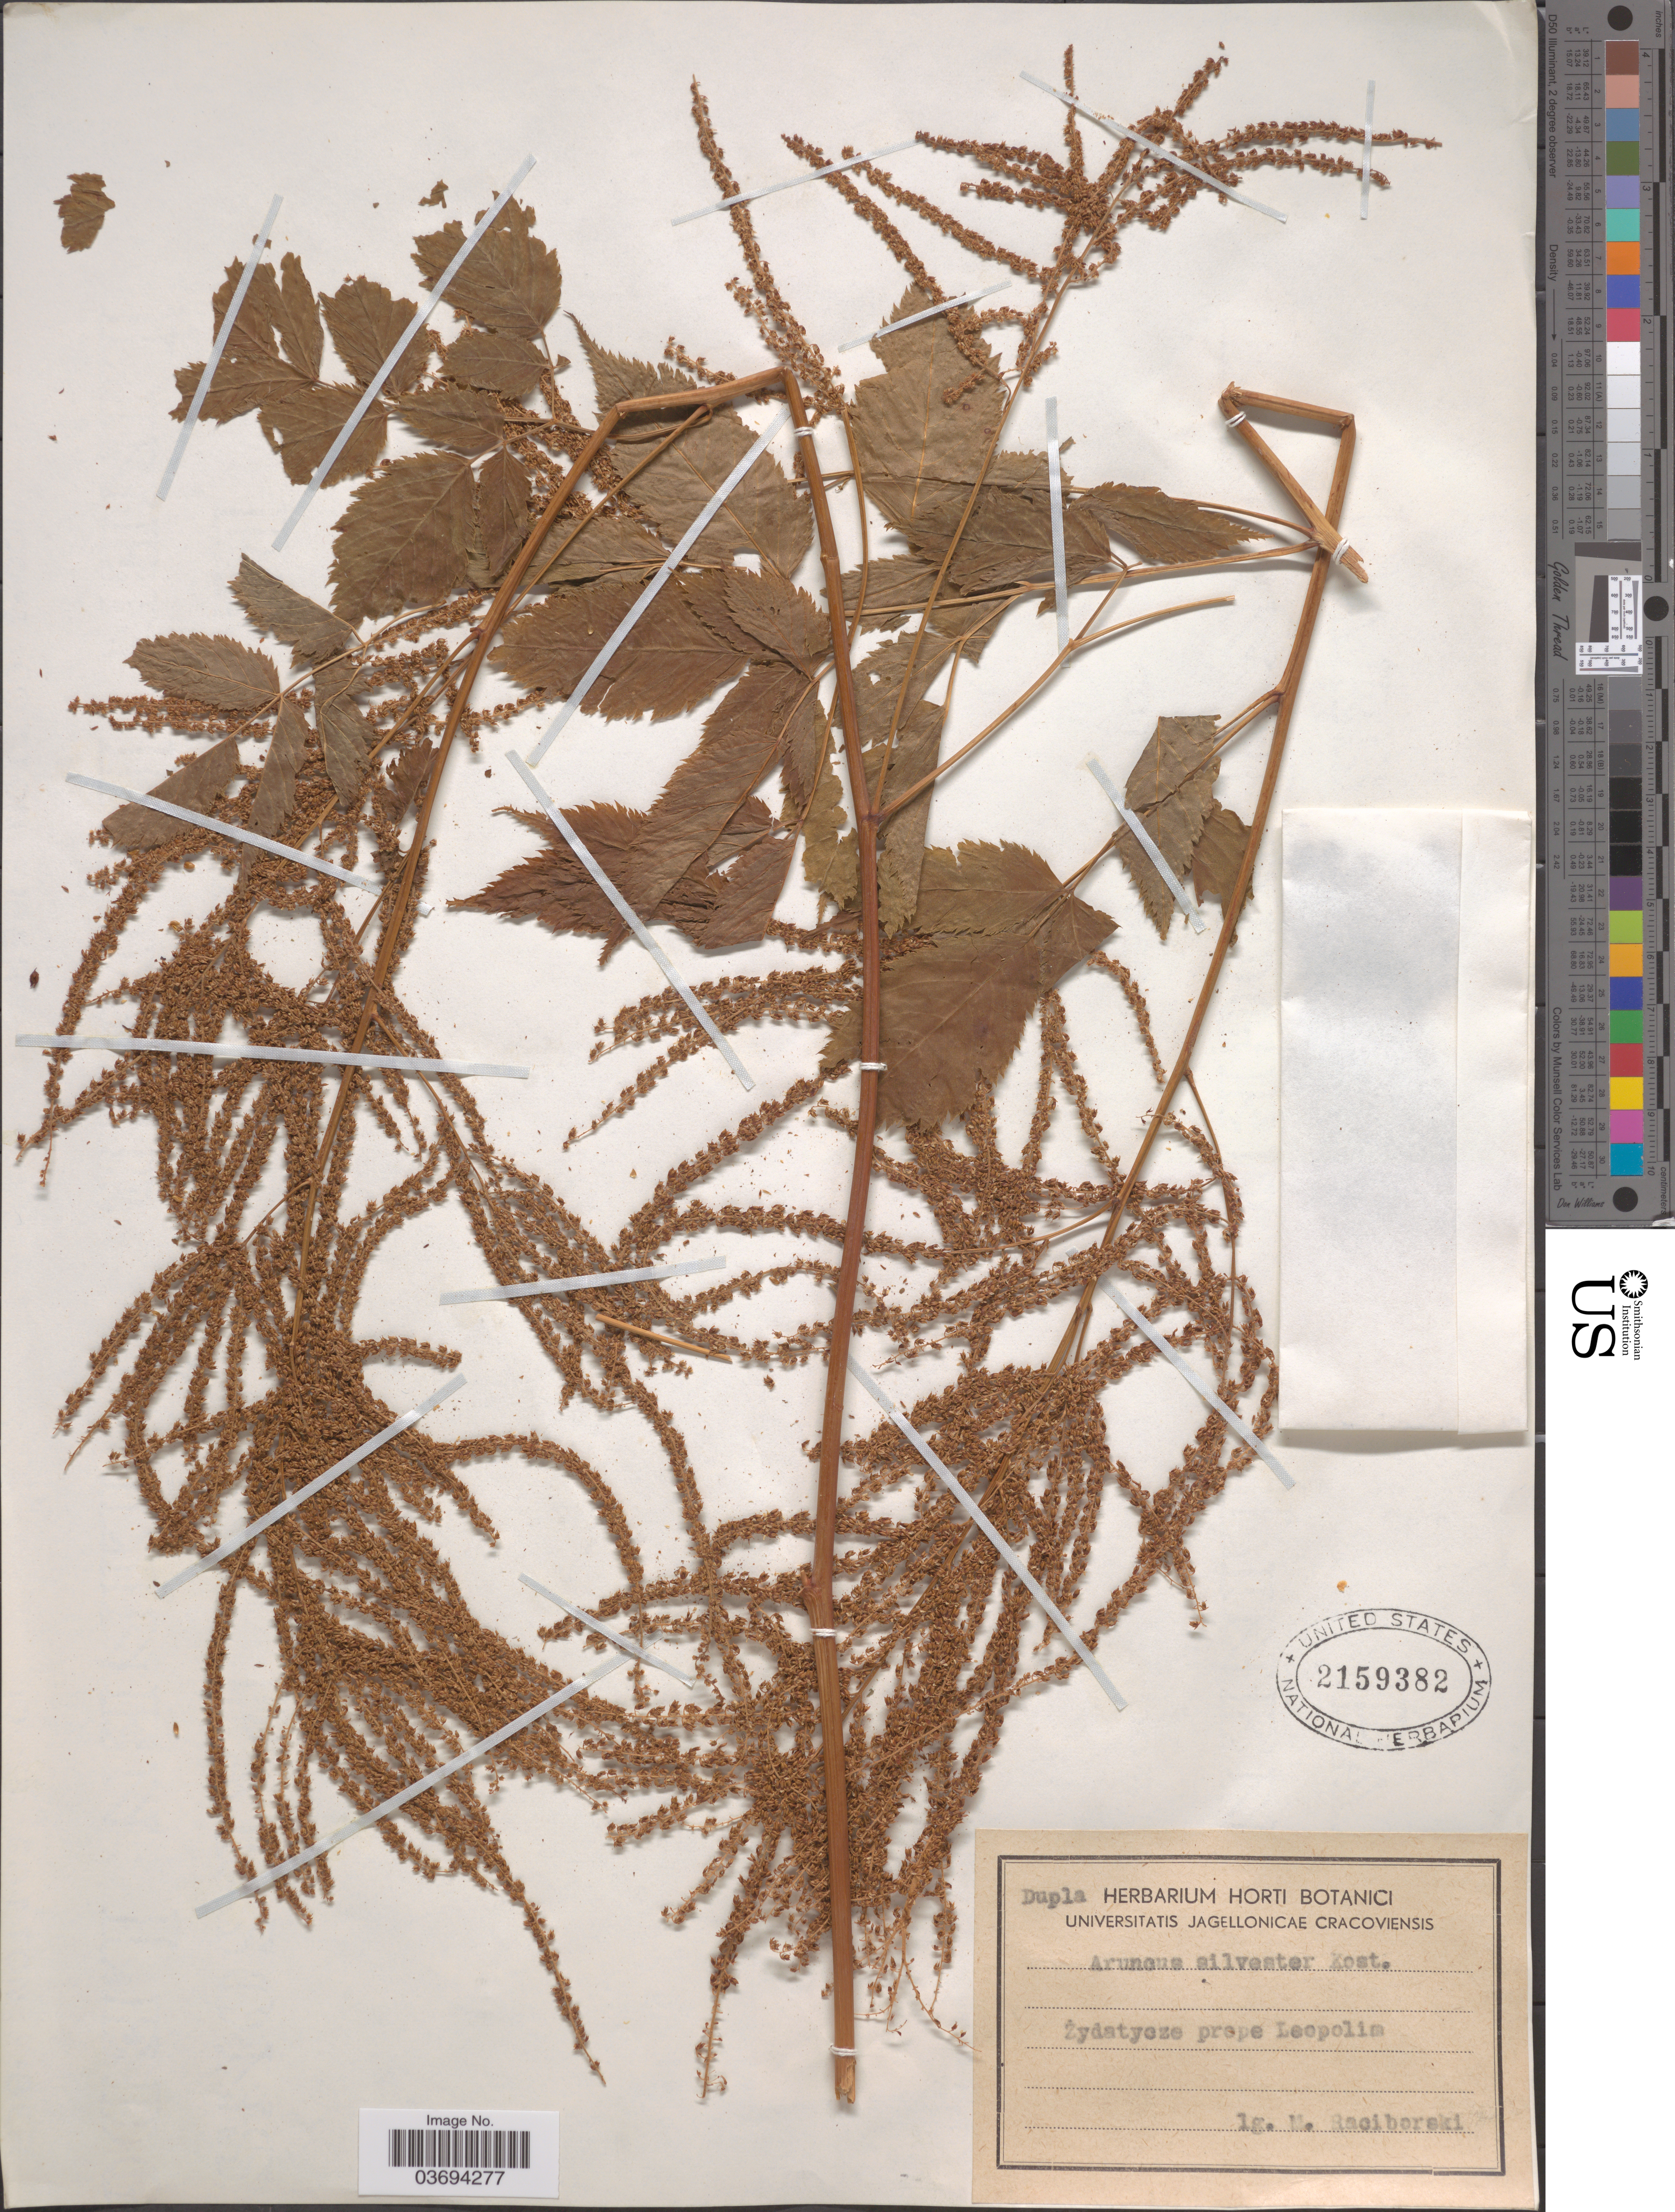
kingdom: Plantae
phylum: Tracheophyta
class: Magnoliopsida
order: Rosales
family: Rosaceae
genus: Aruncus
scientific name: Aruncus sylvester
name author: Kostel. ex Maxim.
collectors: M. Raciborski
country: Poland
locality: Zydatycze prope Leopolin.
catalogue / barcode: US 2159382